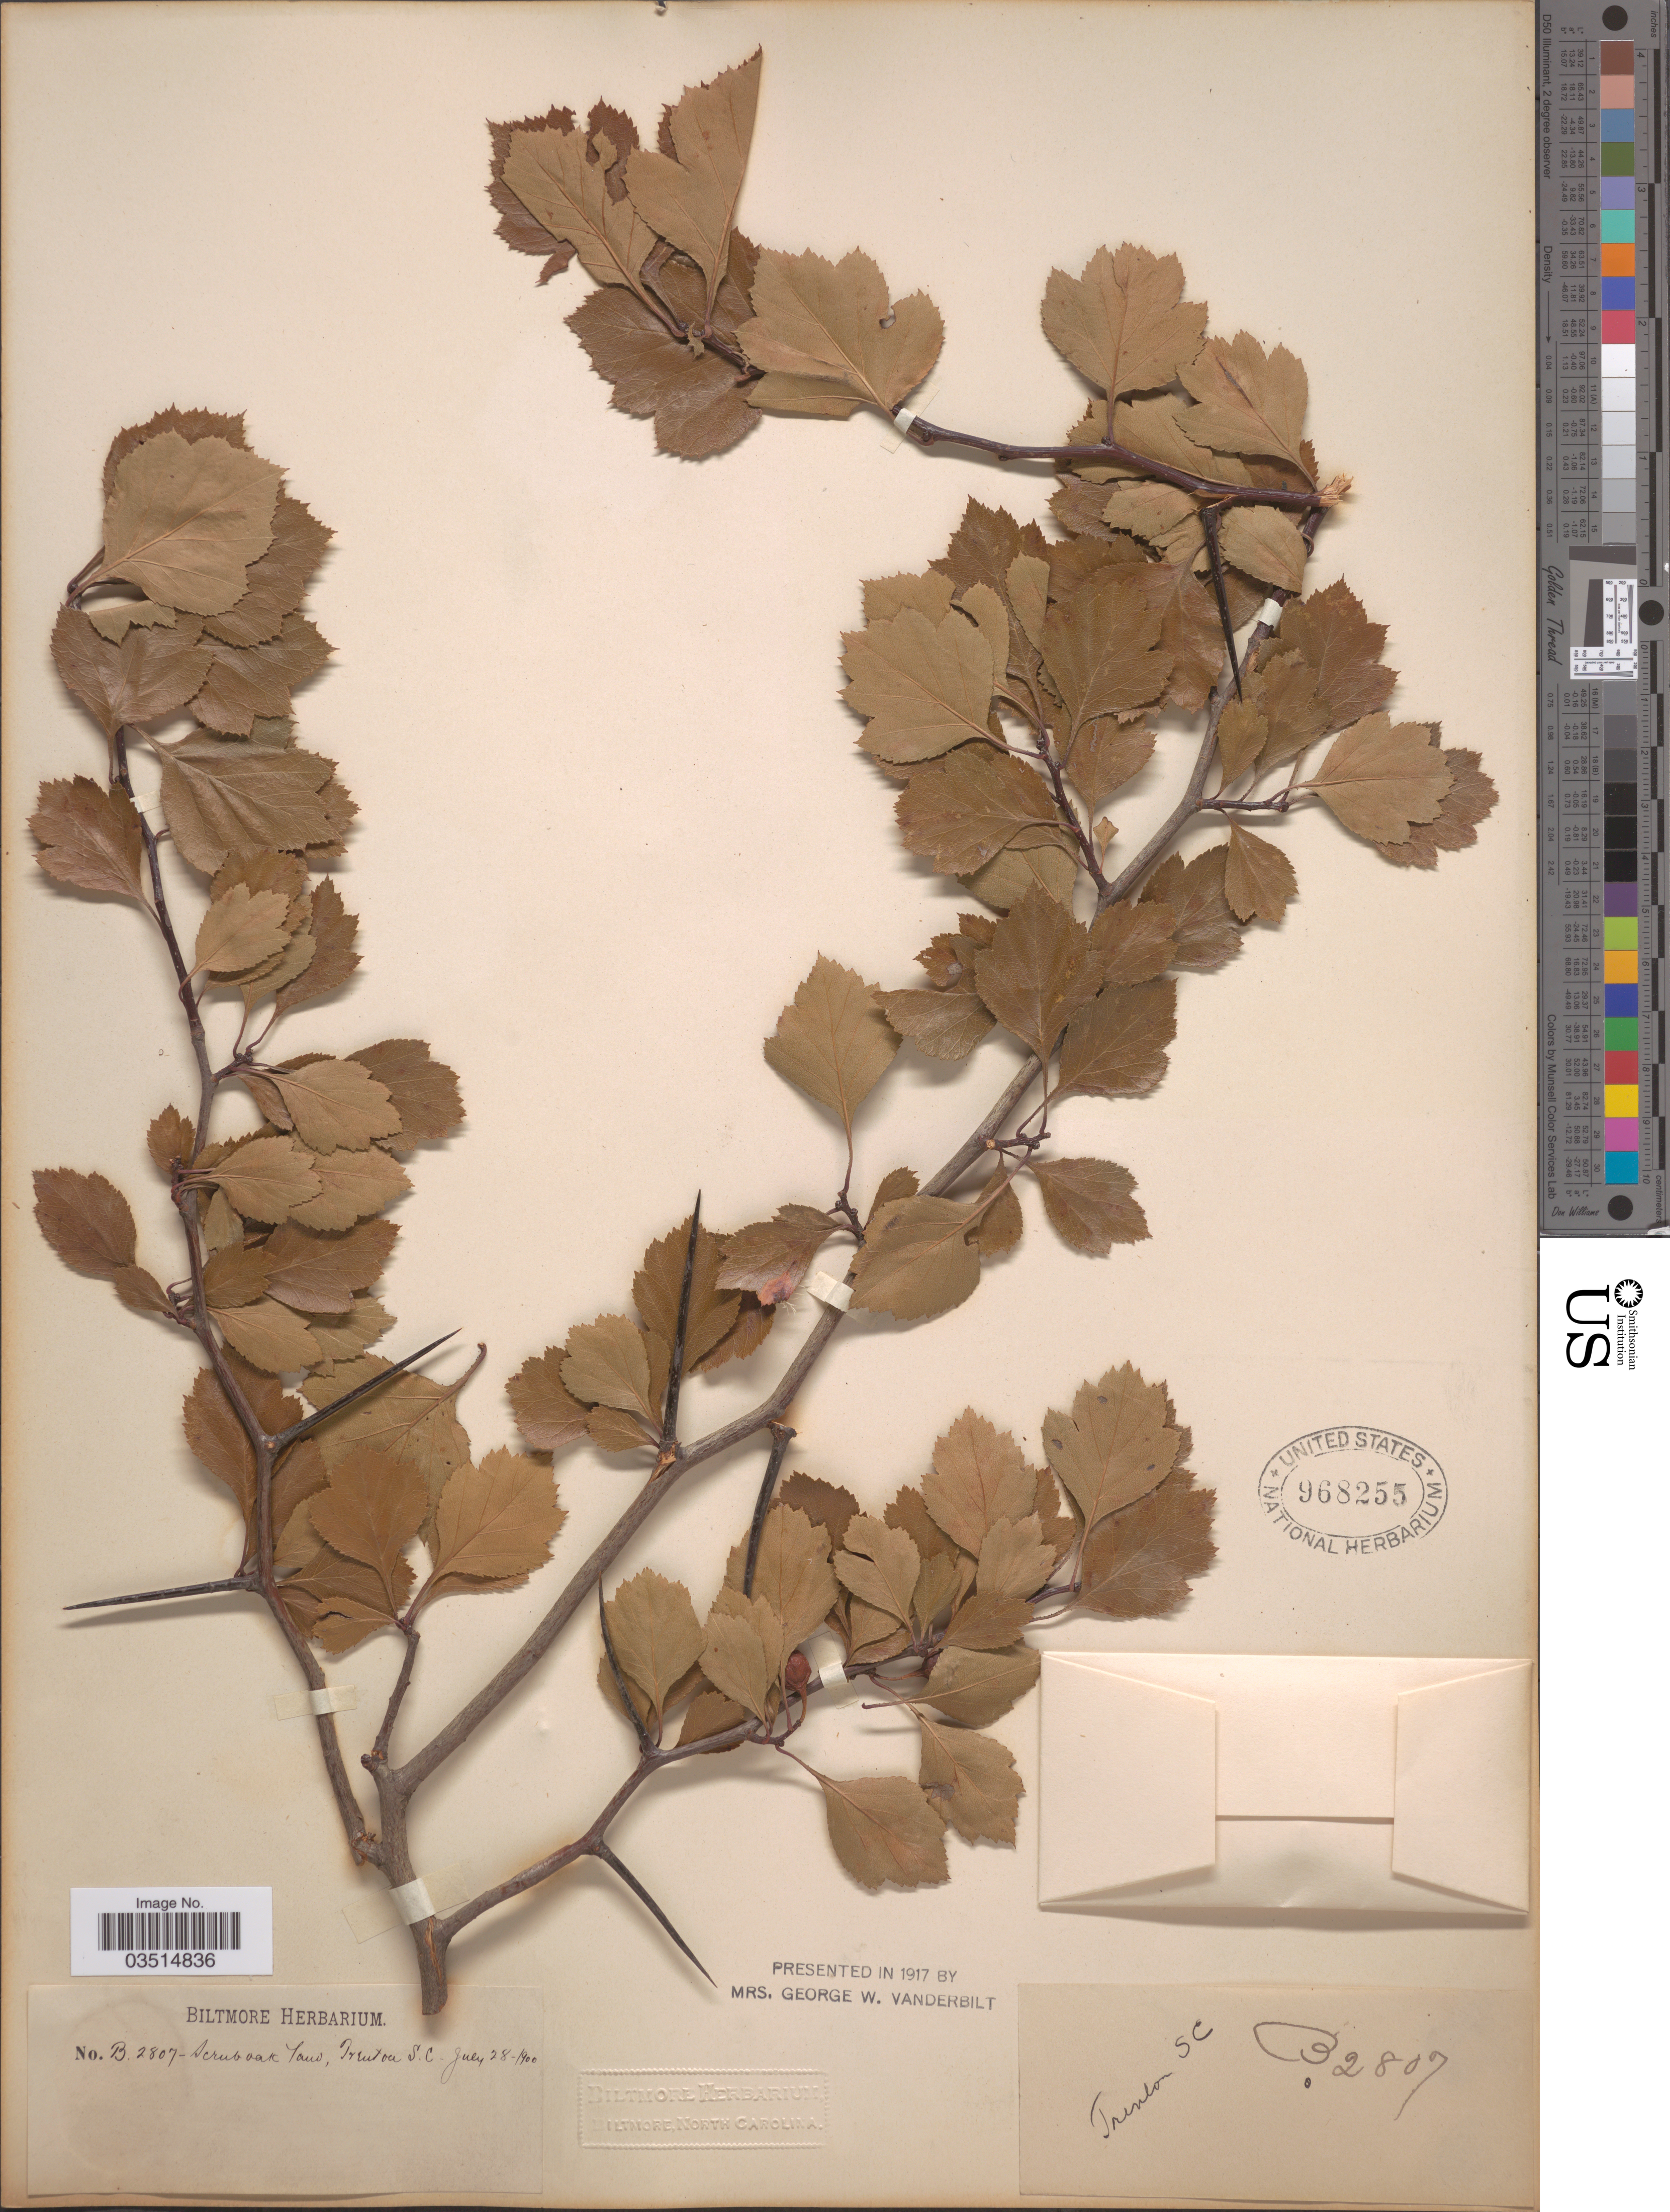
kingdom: Plantae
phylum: Tracheophyta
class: Magnoliopsida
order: Rosales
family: Rosaceae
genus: Crataegus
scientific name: Crataegus flava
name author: Aiton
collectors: ex herb. Biltmore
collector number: B2807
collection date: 1900-07-28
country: United States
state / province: South Carolina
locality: Trenton.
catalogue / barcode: US 968255